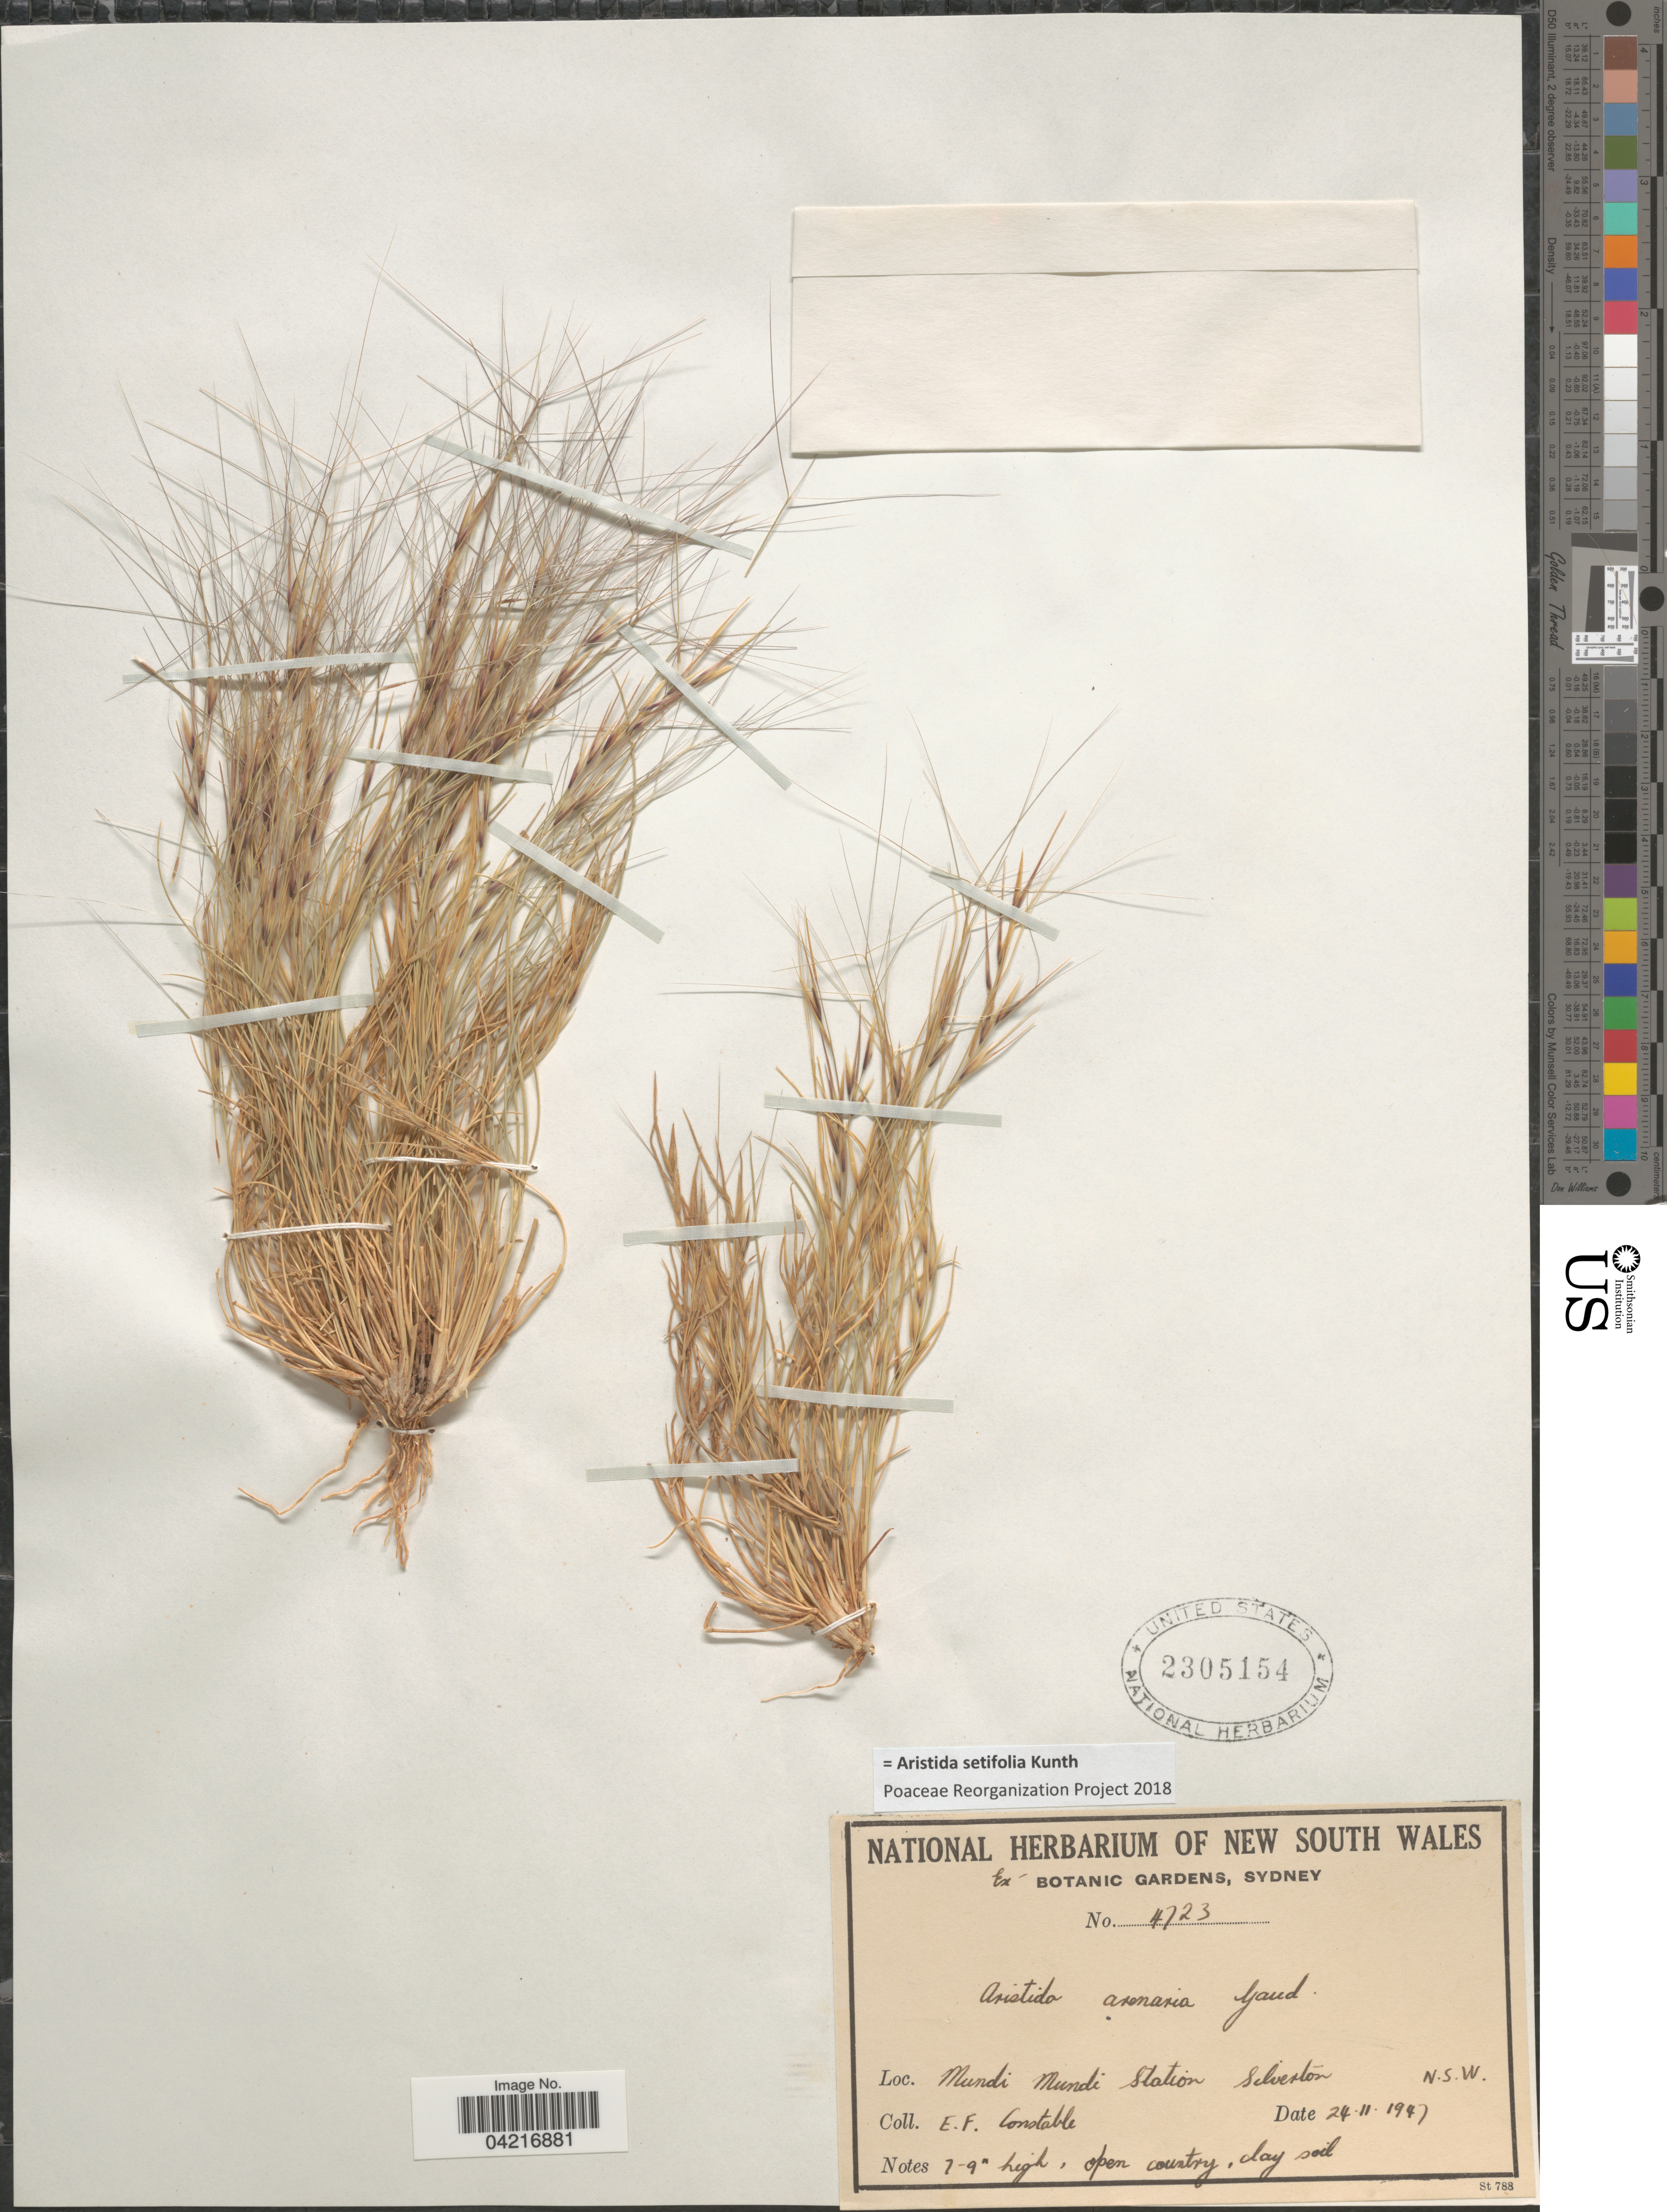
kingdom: Plantae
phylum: Tracheophyta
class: Liliopsida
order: Poales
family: Poaceae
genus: Aristida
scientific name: Aristida setifolia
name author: Kunth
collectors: E. F. Constable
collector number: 4723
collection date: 1947-11-24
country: Australia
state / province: New South Wales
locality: Mundi Mundi Station Silverton.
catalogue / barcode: US 2305154